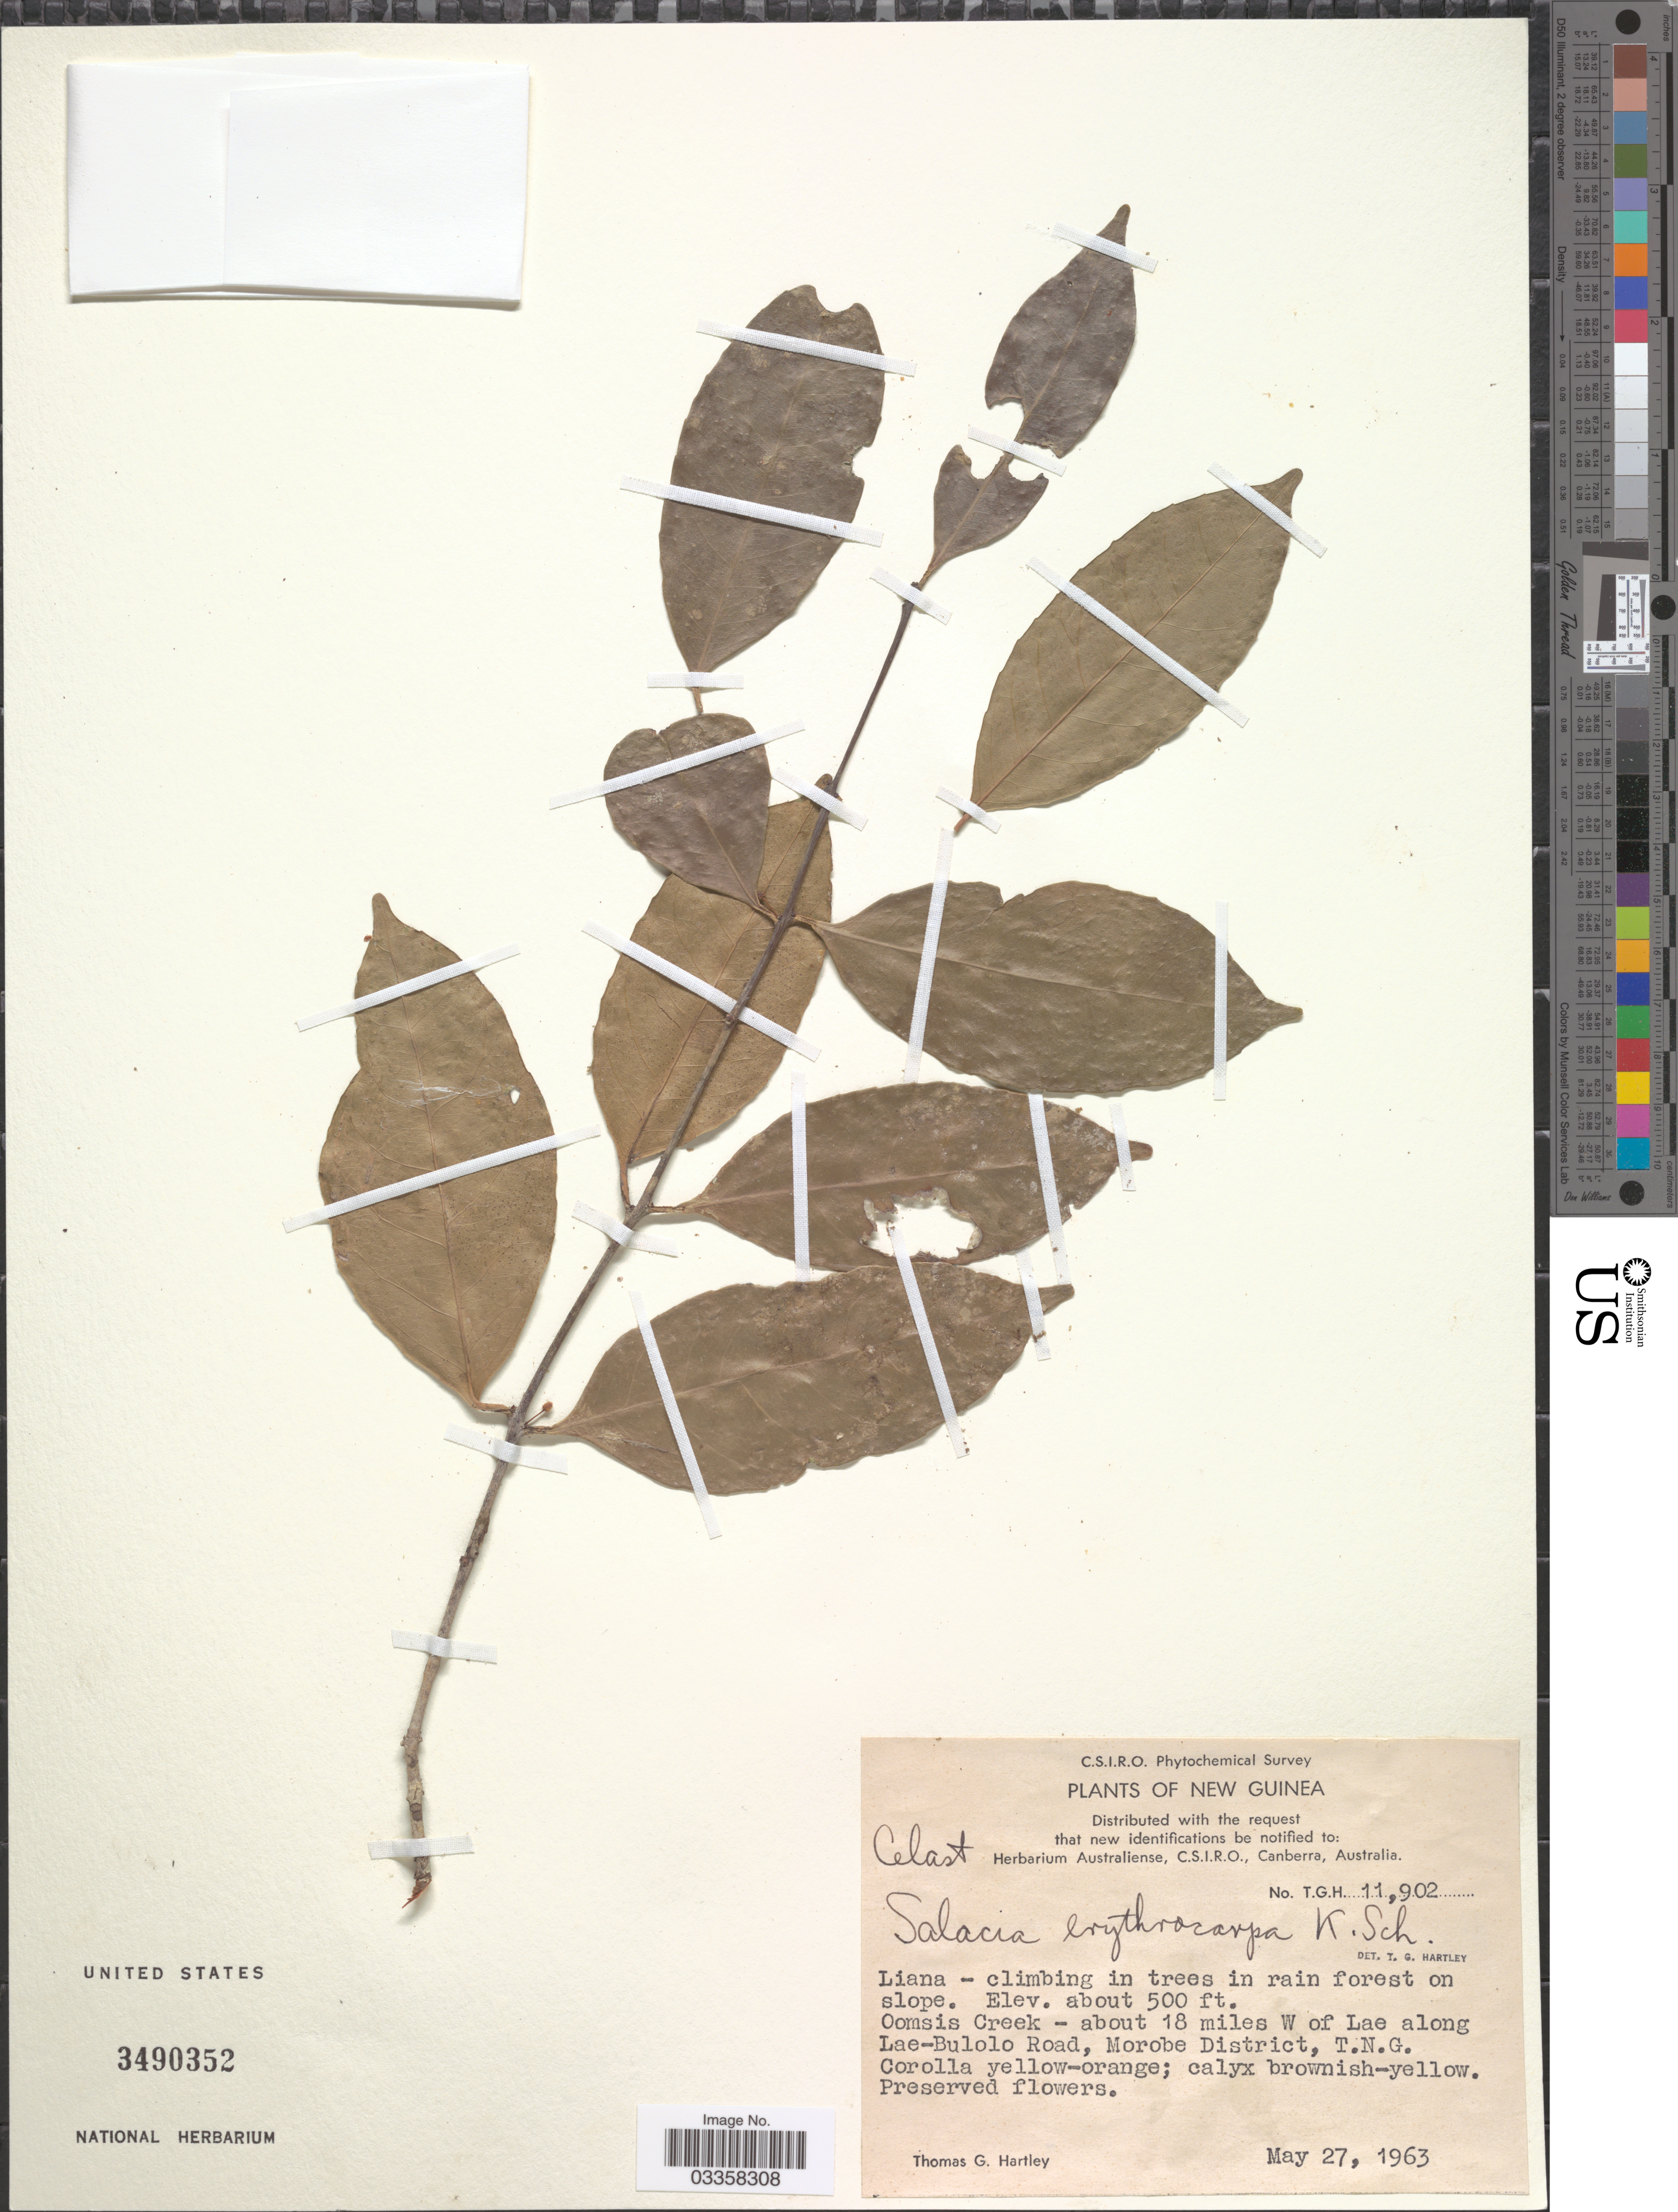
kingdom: Plantae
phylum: Tracheophyta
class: Magnoliopsida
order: Celastrales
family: Celastraceae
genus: Salacia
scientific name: Salacia erythrocarpa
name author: K. Schum.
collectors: T. G. Hartley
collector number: T.G.H. 11902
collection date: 1963-05-27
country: Papua New Guinea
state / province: Morobe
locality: New Guinea. Oomsis Creek - about 18 miles W of Lae along Lae-Bulolo Road, Morobe District, T.N.G.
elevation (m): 152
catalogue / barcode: US 3490352